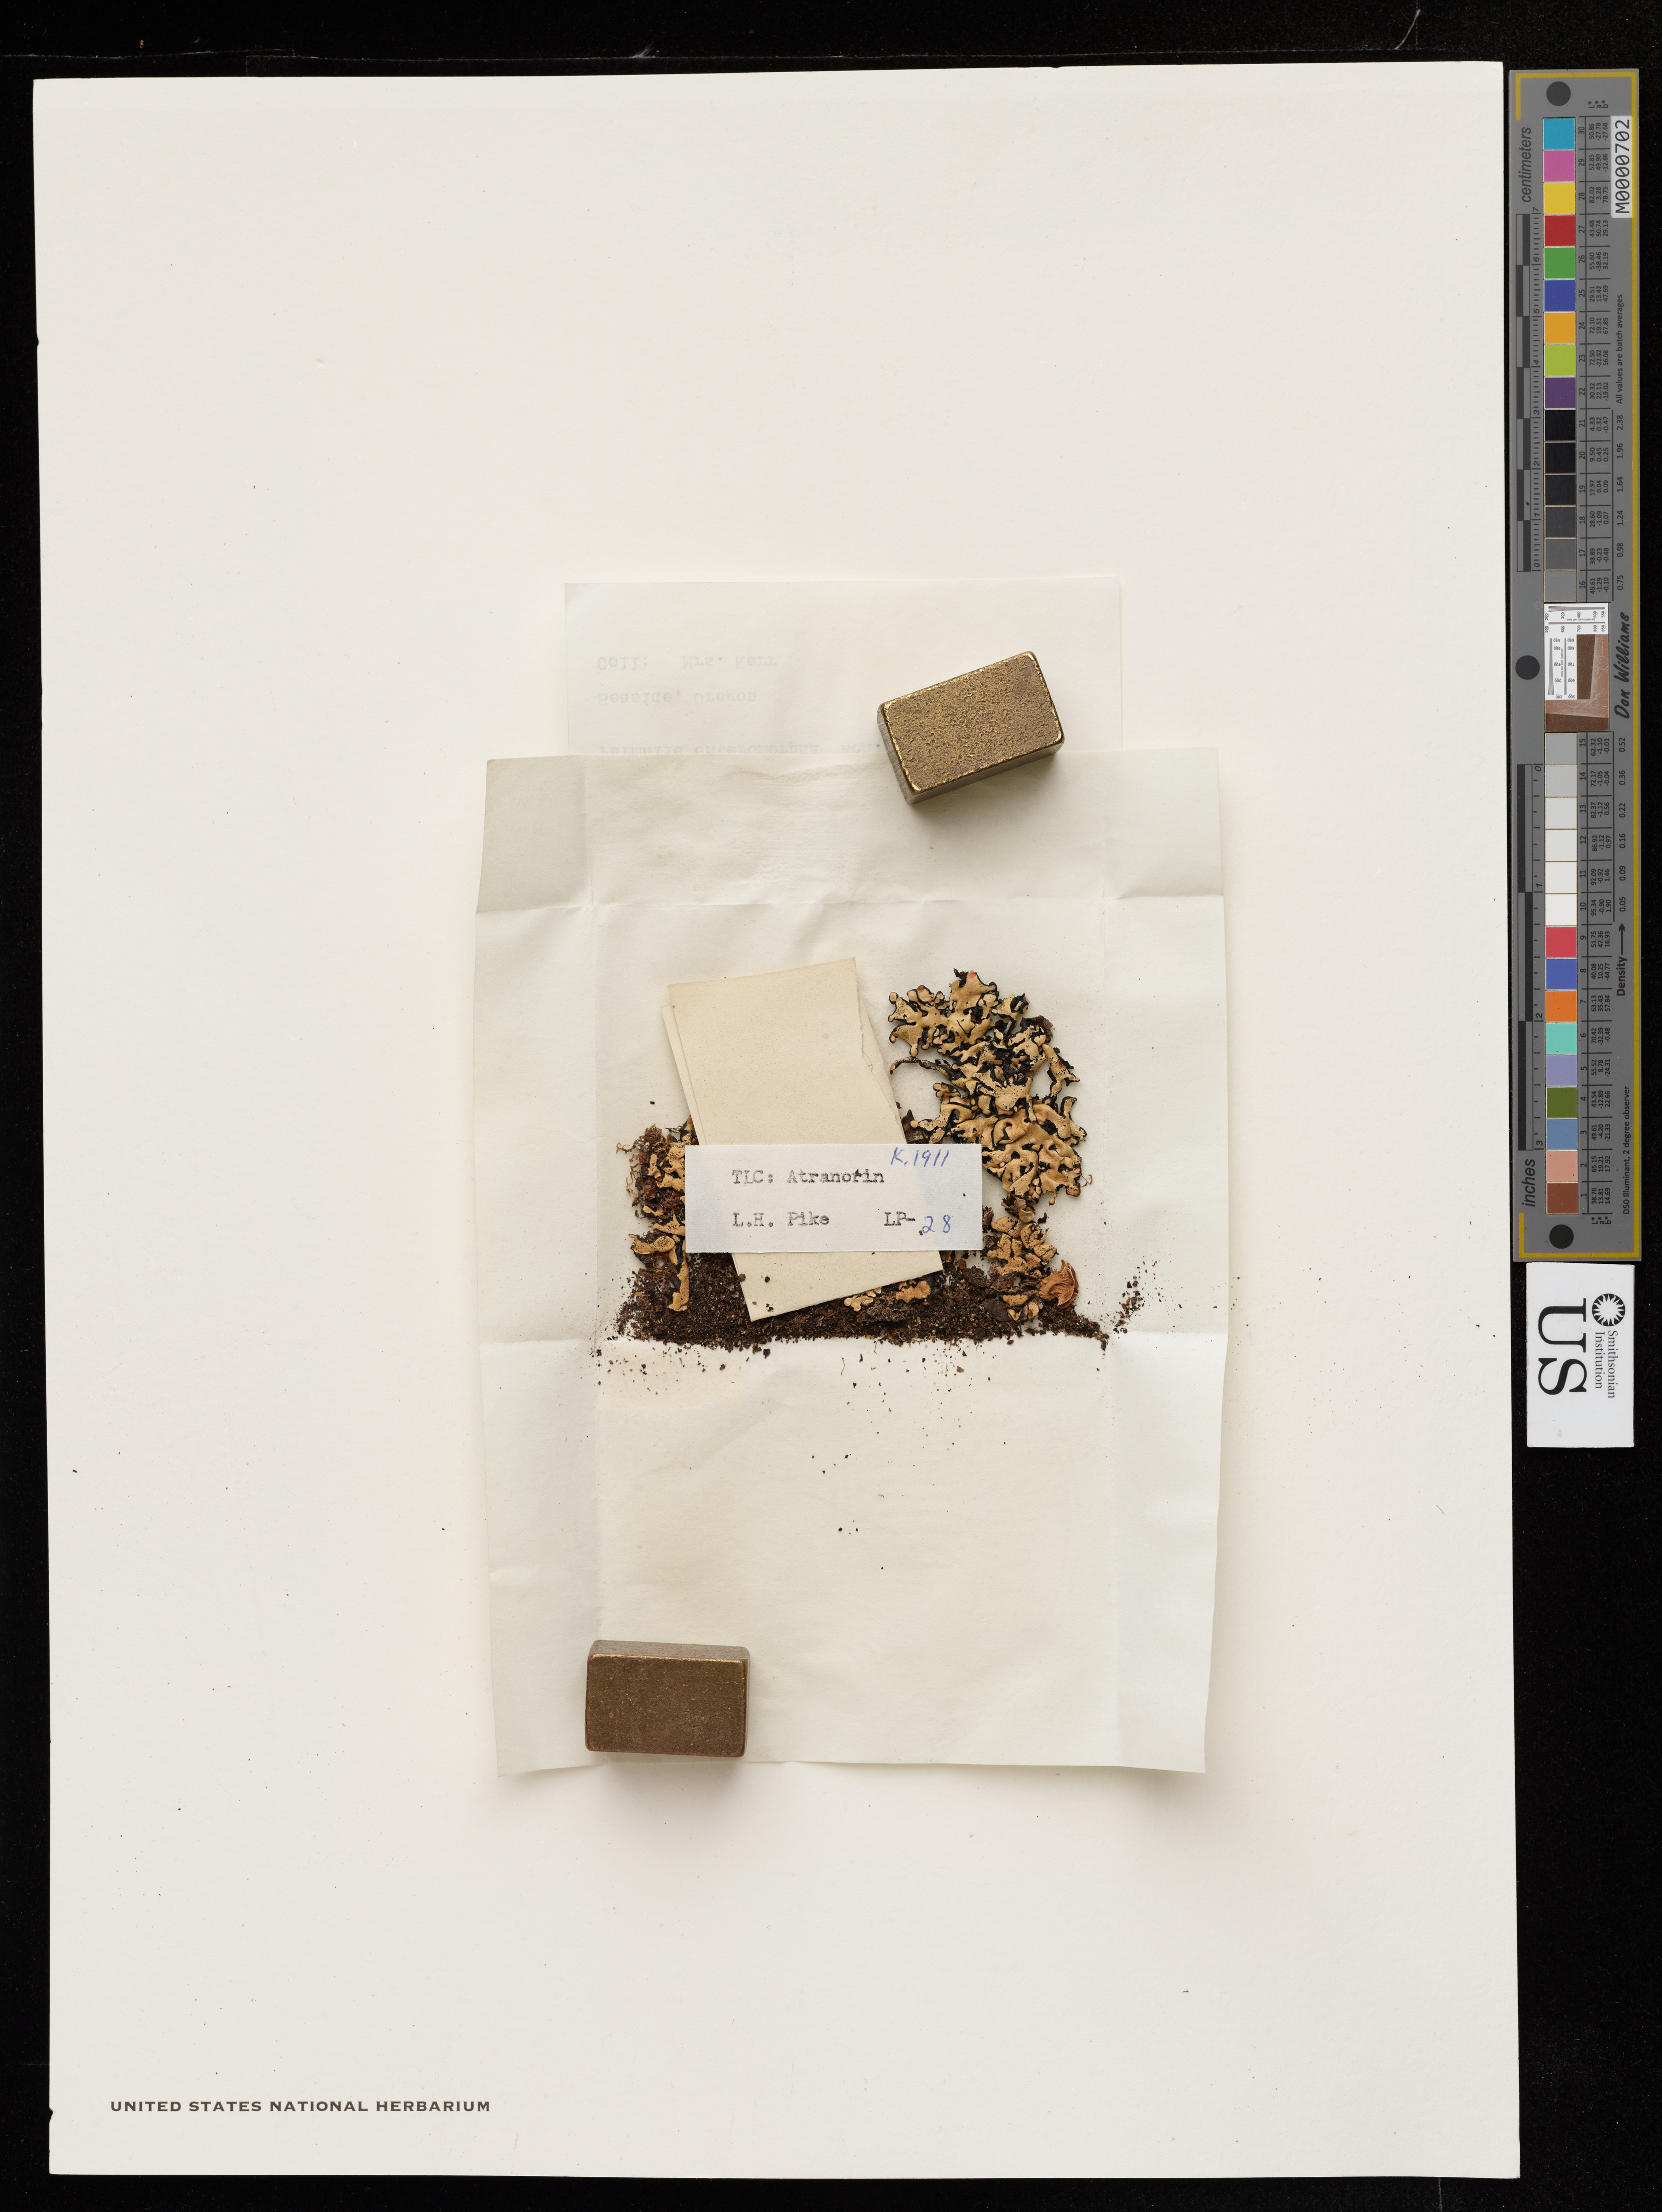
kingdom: Fungi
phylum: Ascomycota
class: Lecanoromycetes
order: Lecanorales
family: Parmeliaceae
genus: Hypogymnia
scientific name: Hypogymnia apinnata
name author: Goward & McCune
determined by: McCune, B.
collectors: A. F. G. Kerr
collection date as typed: Oct 1911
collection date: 1911-10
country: United States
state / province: Oregon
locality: Seaside